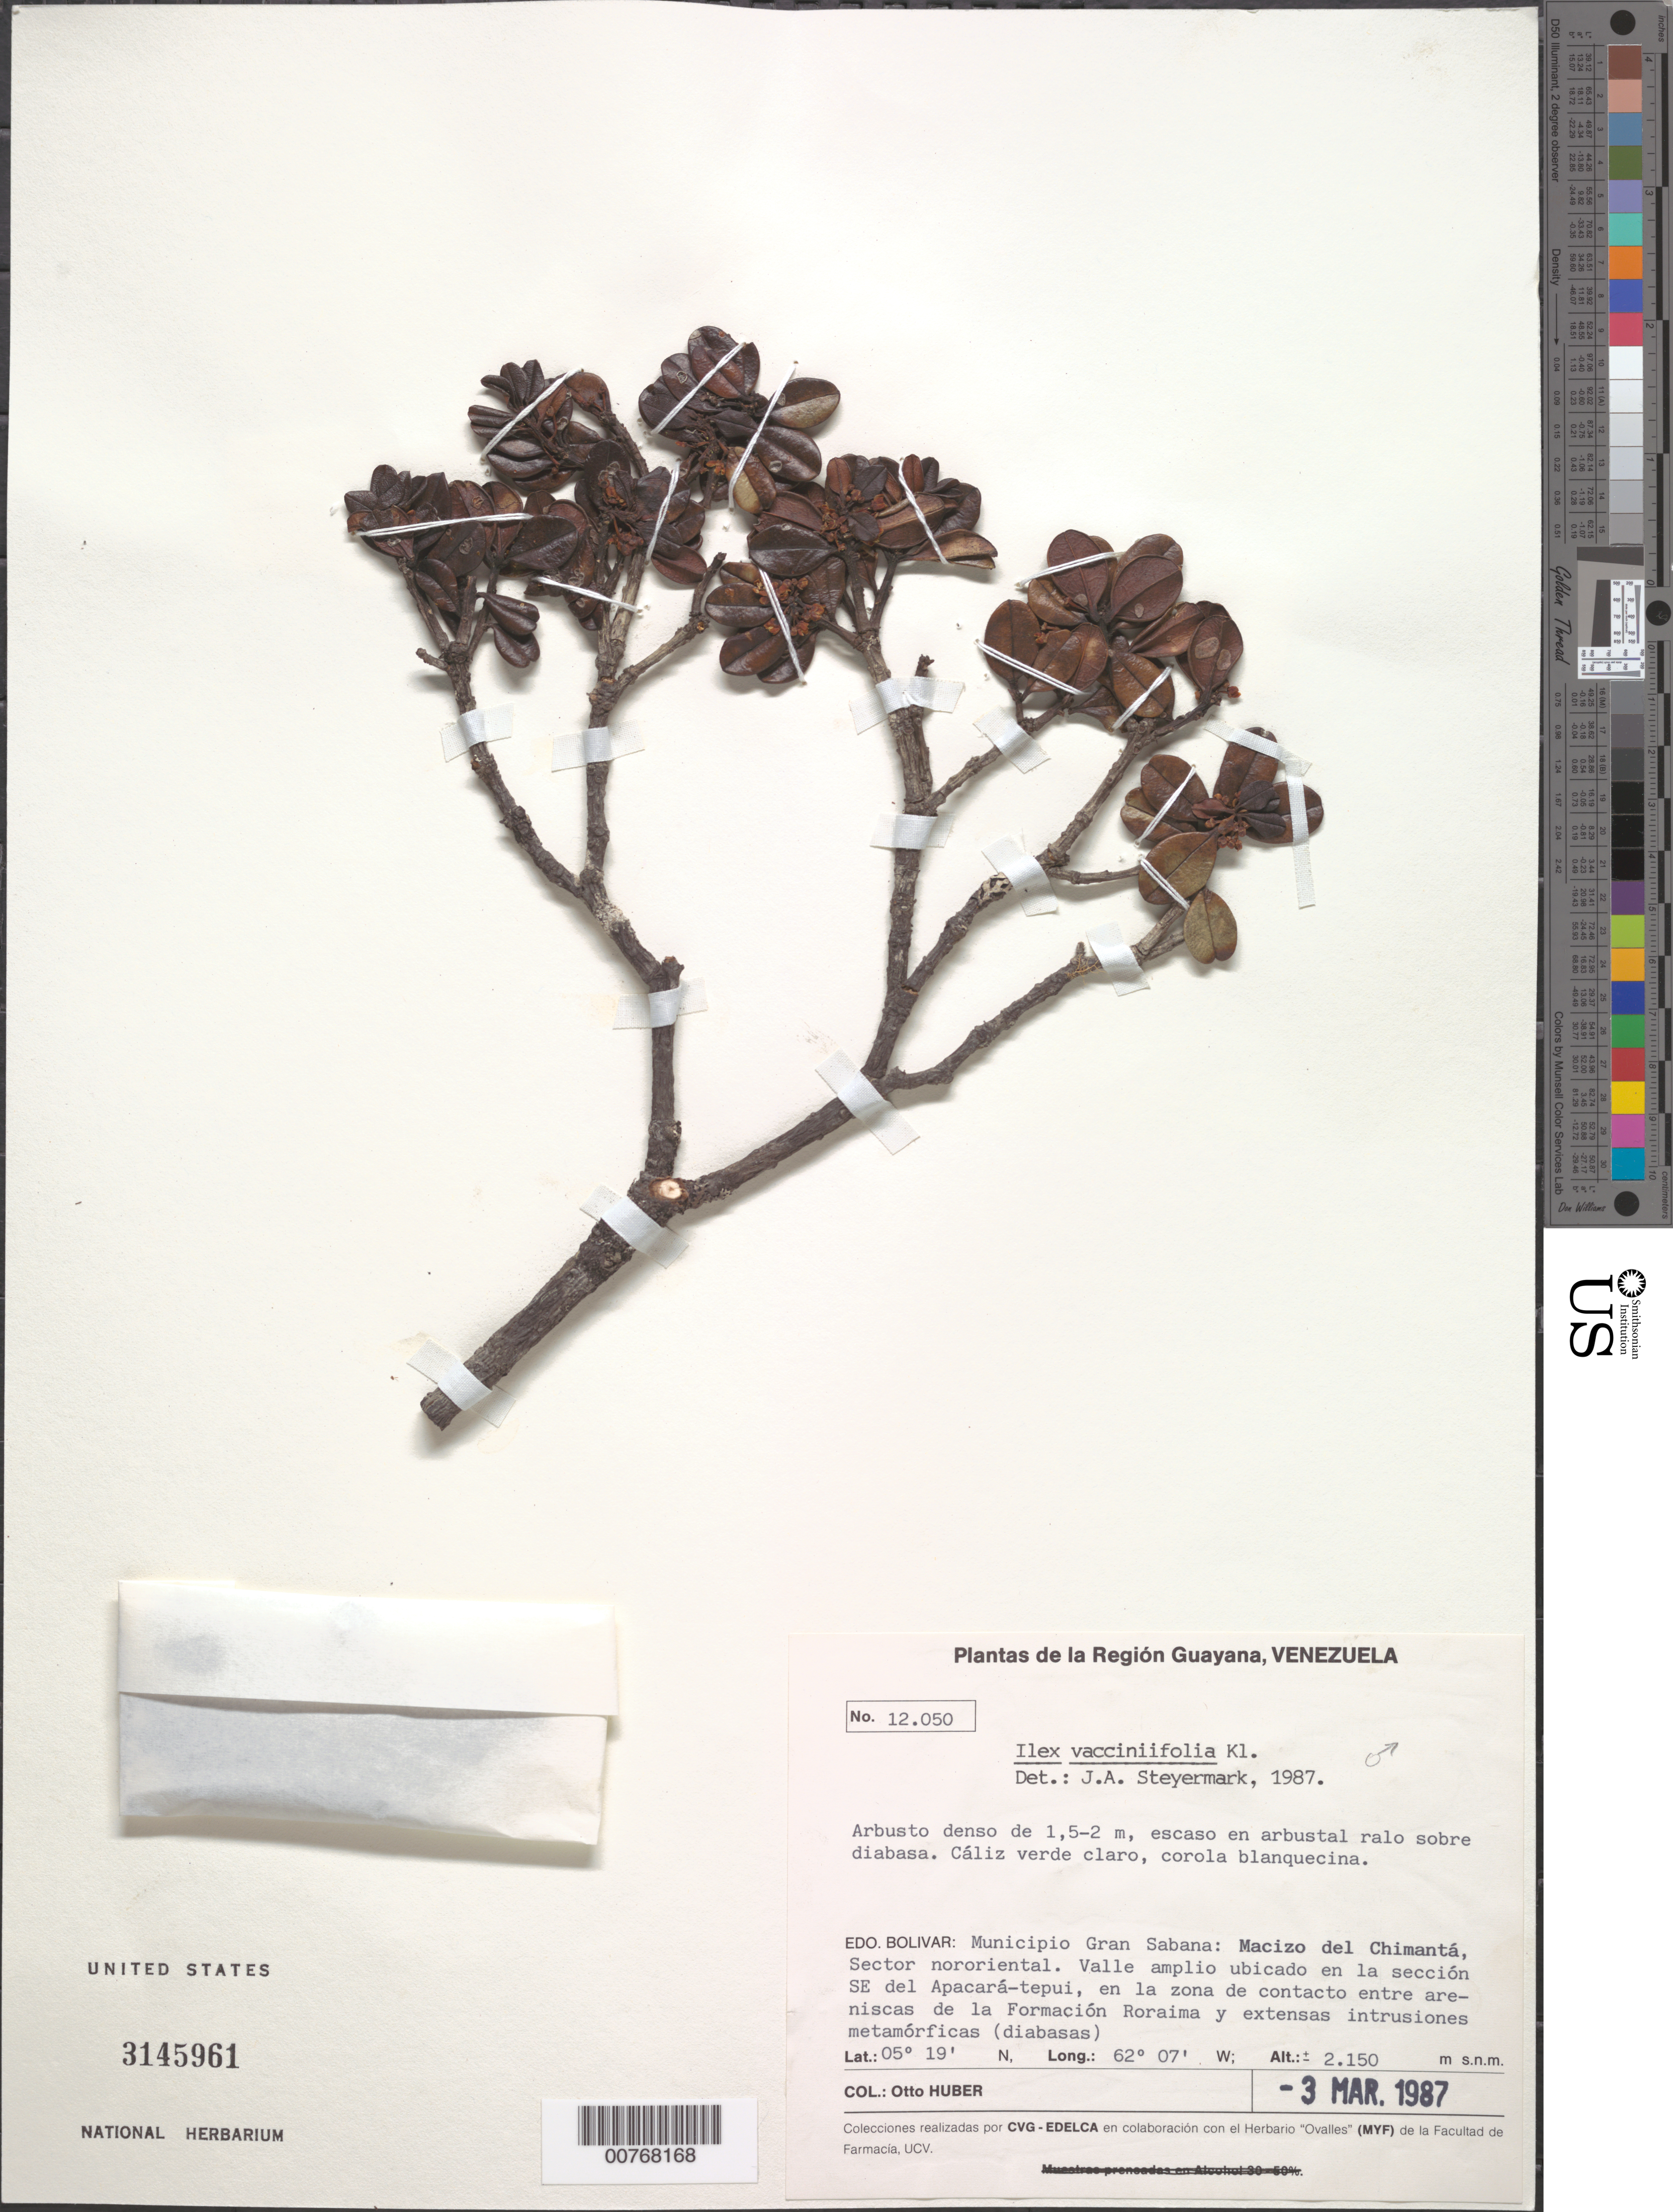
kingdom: Plantae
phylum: Tracheophyta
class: Magnoliopsida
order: Aquifoliales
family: Aquifoliaceae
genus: Ilex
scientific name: Ilex vacciniifolia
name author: Klotzsch ex Reissek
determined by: Steyermark, Julian A., (VEN)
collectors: O. Huber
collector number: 12050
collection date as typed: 3-Mar-87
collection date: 1987-03-03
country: Venezuela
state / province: Bolívar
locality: Mun. Gran Sabana, Macizo del Chimantá, sector nororiental, sección SE del Apacará-tepuí, en la zona de contacto entre areniscas de la Formación Roraima y extensas intrusiones metamór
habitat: Valle amplio ubicado, limited to thin shrubland on dolerite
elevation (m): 2150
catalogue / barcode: US 3145961